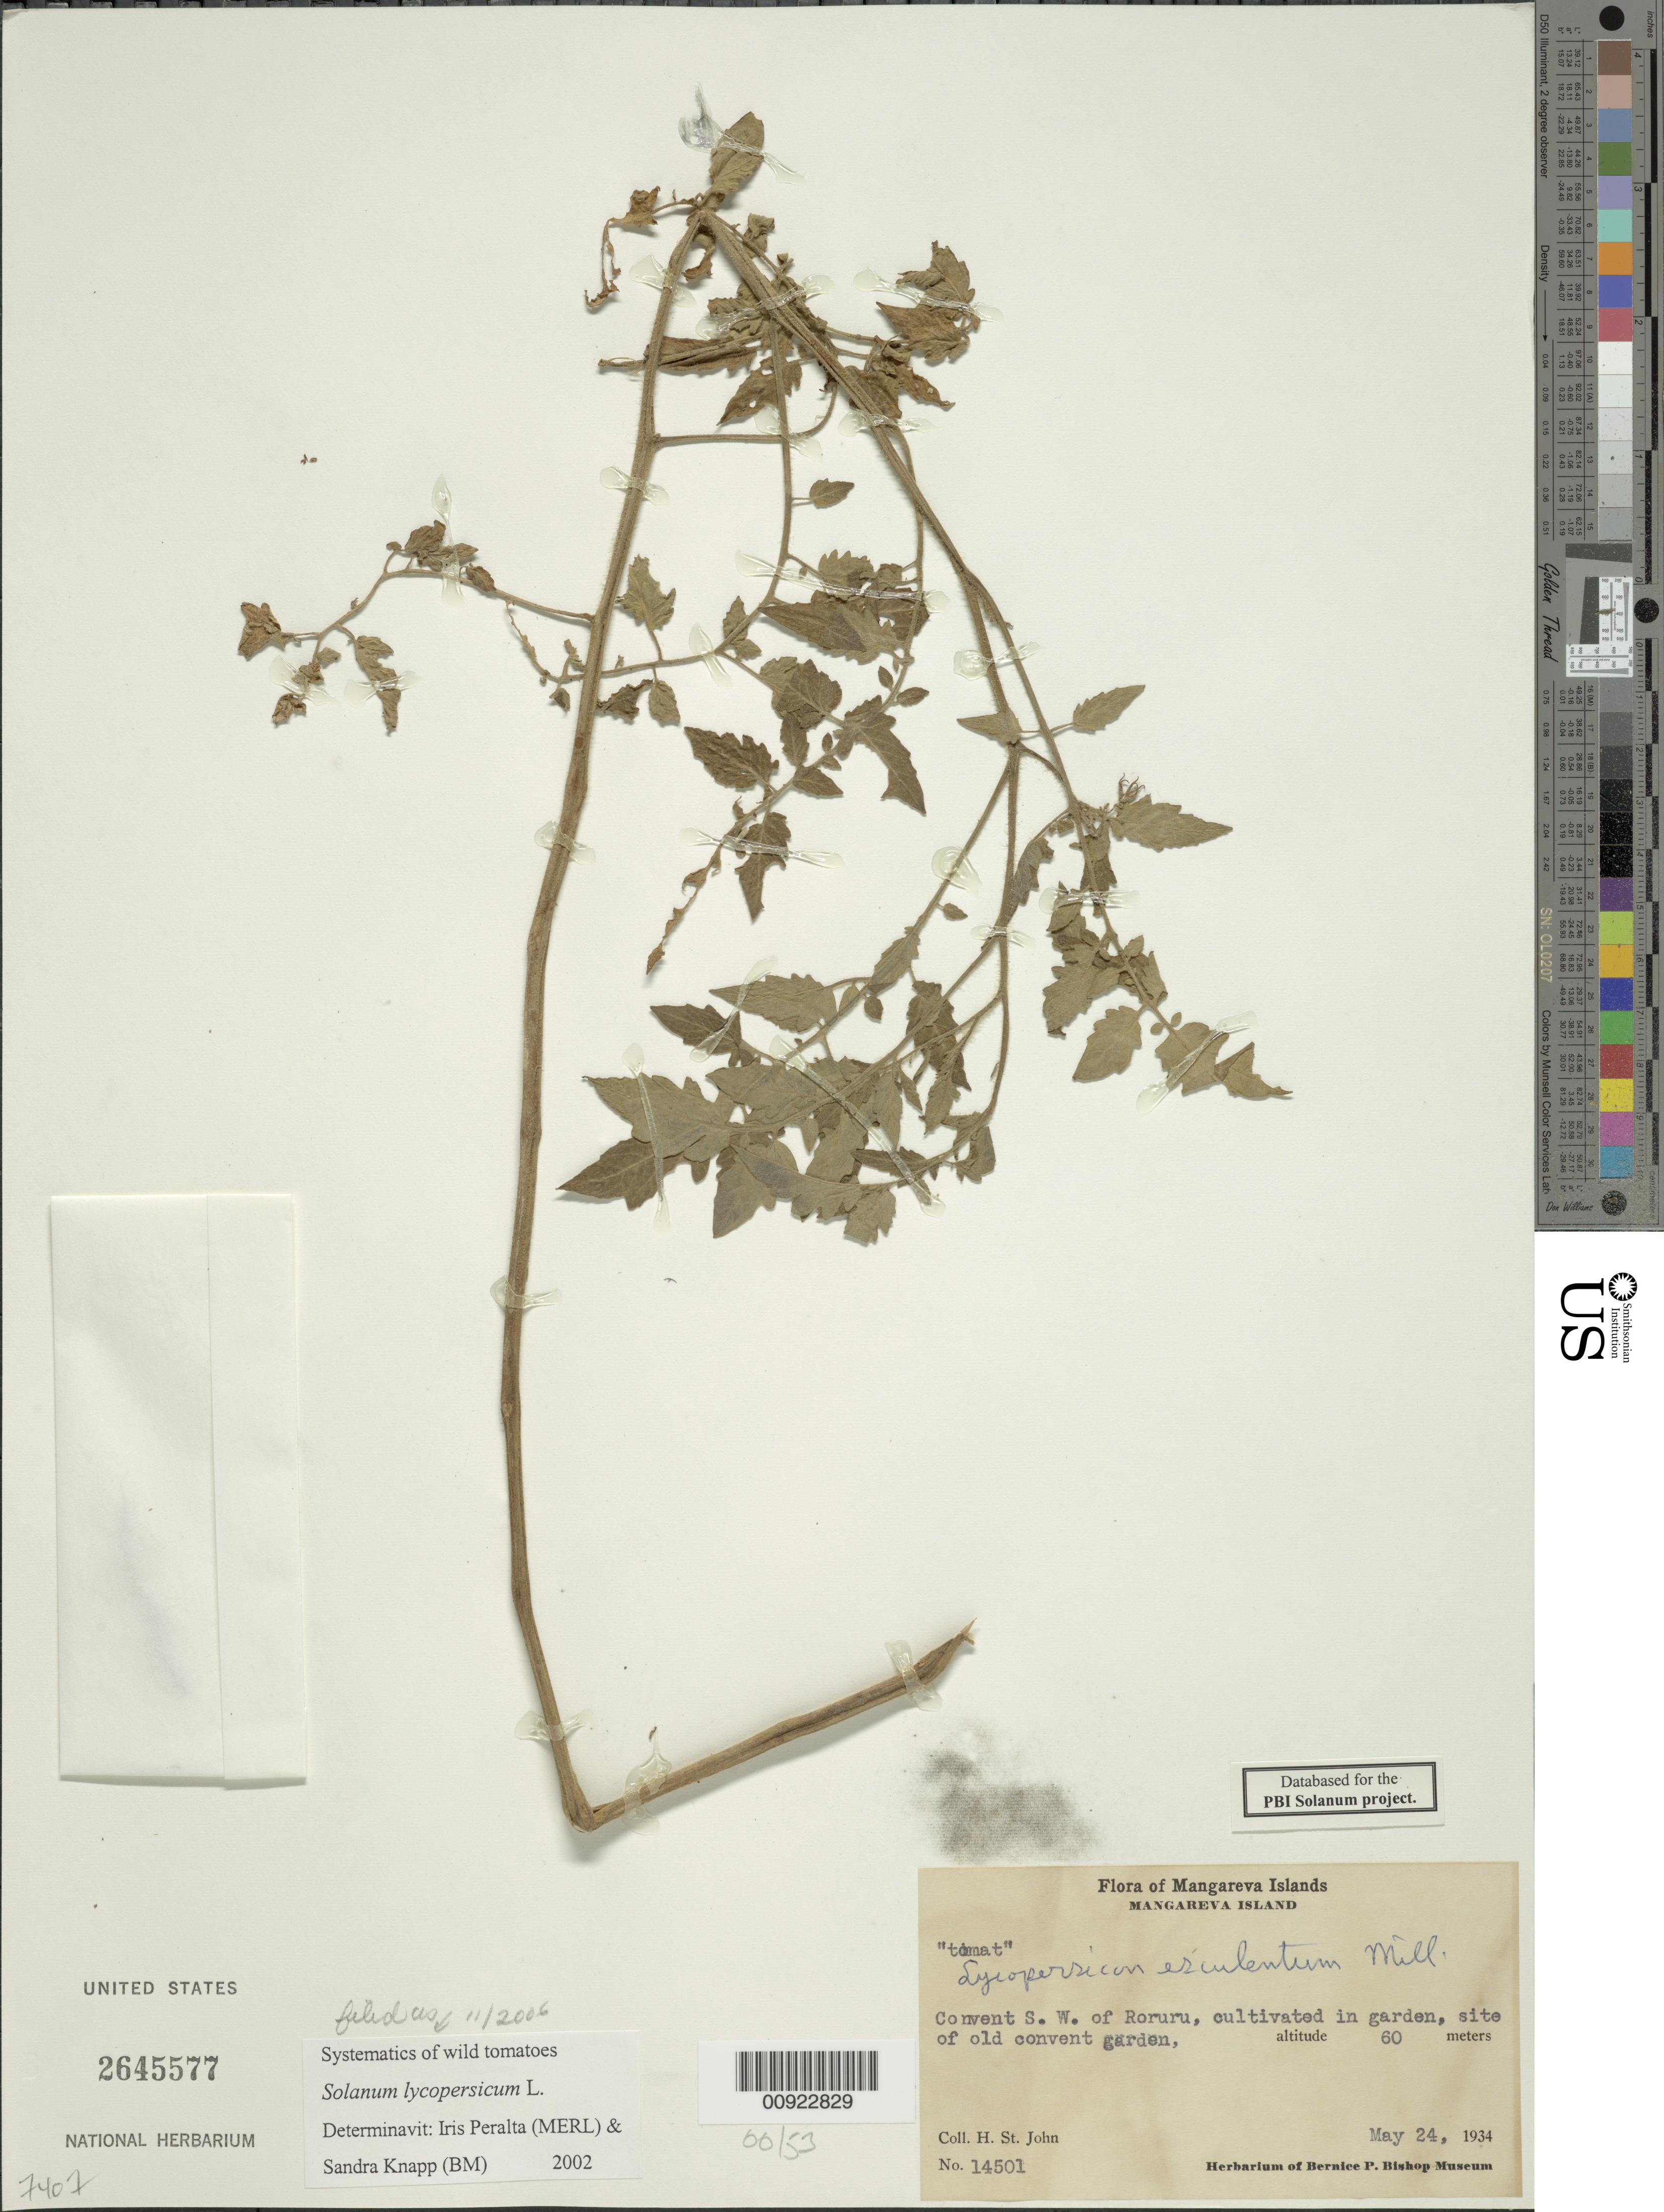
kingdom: Plantae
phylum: Tracheophyta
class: Magnoliopsida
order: Solanales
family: Solanaceae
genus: Solanum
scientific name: Solanum lycopersicum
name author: L.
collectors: H. St. John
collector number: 14501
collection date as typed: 24 May 1934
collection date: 1934-05-24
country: French Polynesia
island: Mangareva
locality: Convent S.W. of Roruru, cultivated in garden, Mangareva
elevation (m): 60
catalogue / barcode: US 2645577